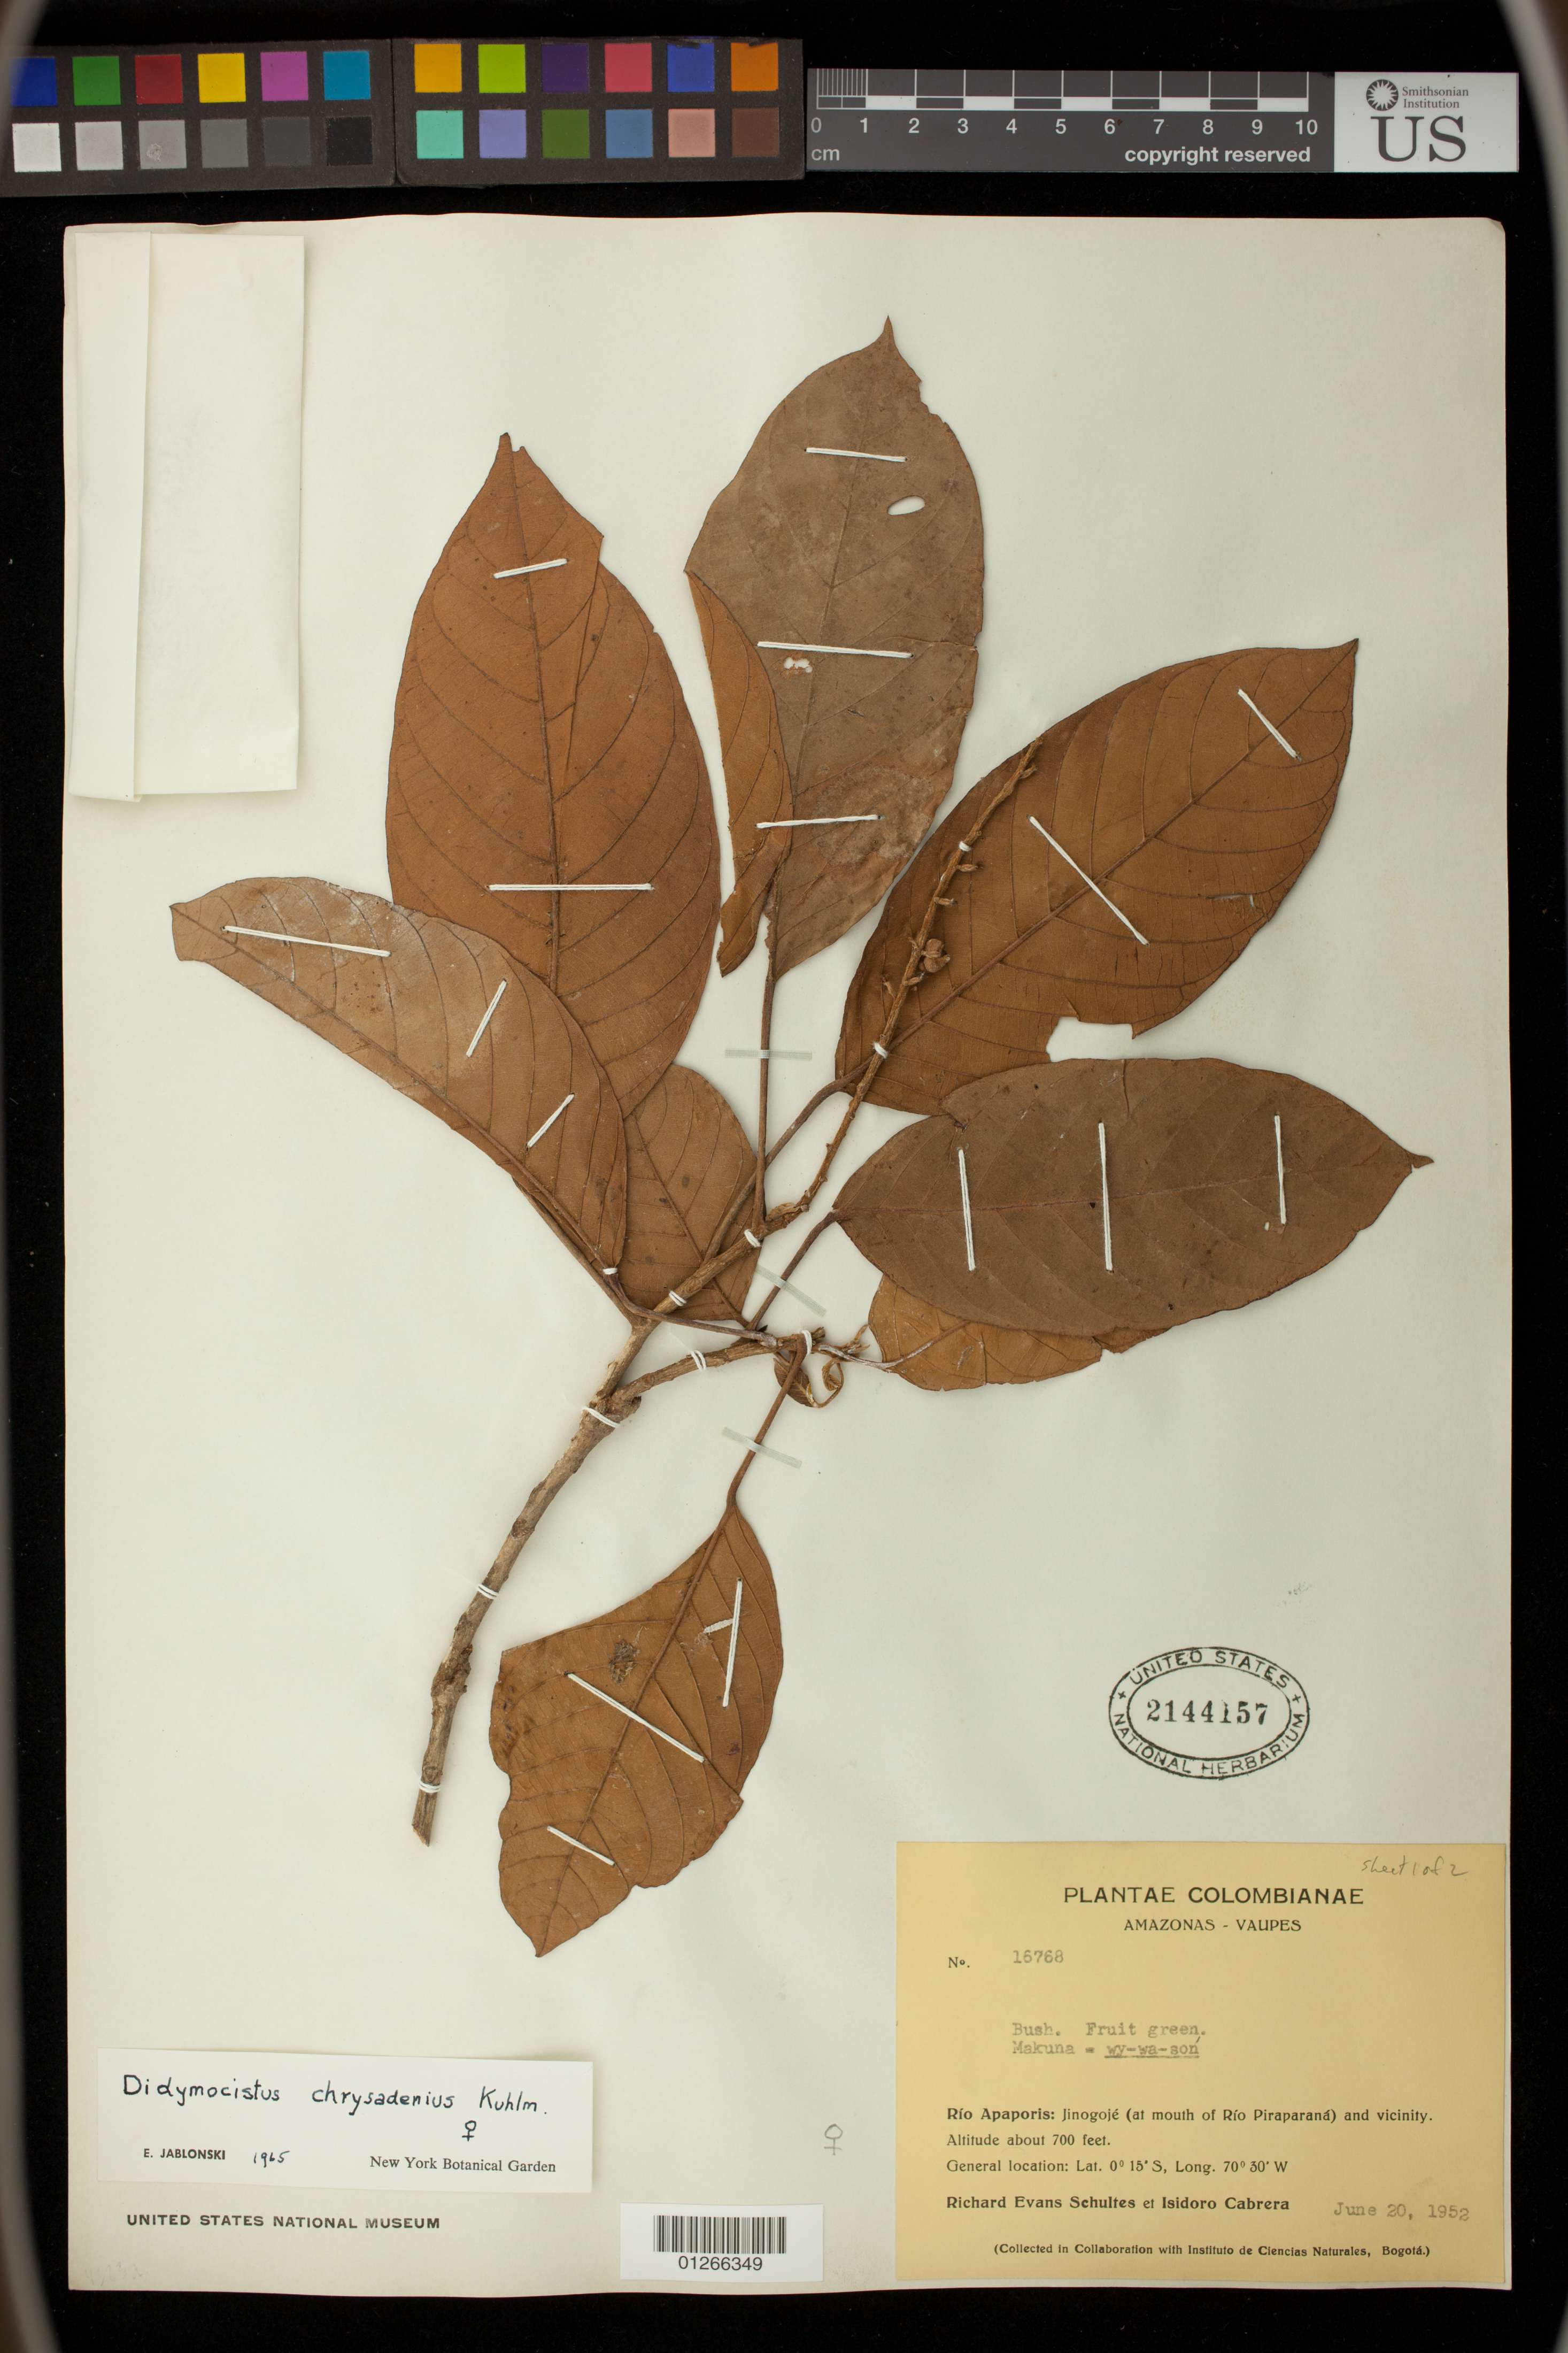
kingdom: Plantae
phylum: Tracheophyta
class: Magnoliopsida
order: Malpighiales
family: Phyllanthaceae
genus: Didymocistus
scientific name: Didymocistus chrysadenius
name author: Kuhlm.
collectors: R. E. Schultes & I. Cabrera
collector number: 16768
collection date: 1952-06-20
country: Colombia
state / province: Vaupes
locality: Rio Apaporis: Jinogoje (at mouth of Rio Piraparana [Rio Guanapanaca]) and vicinity.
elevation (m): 213